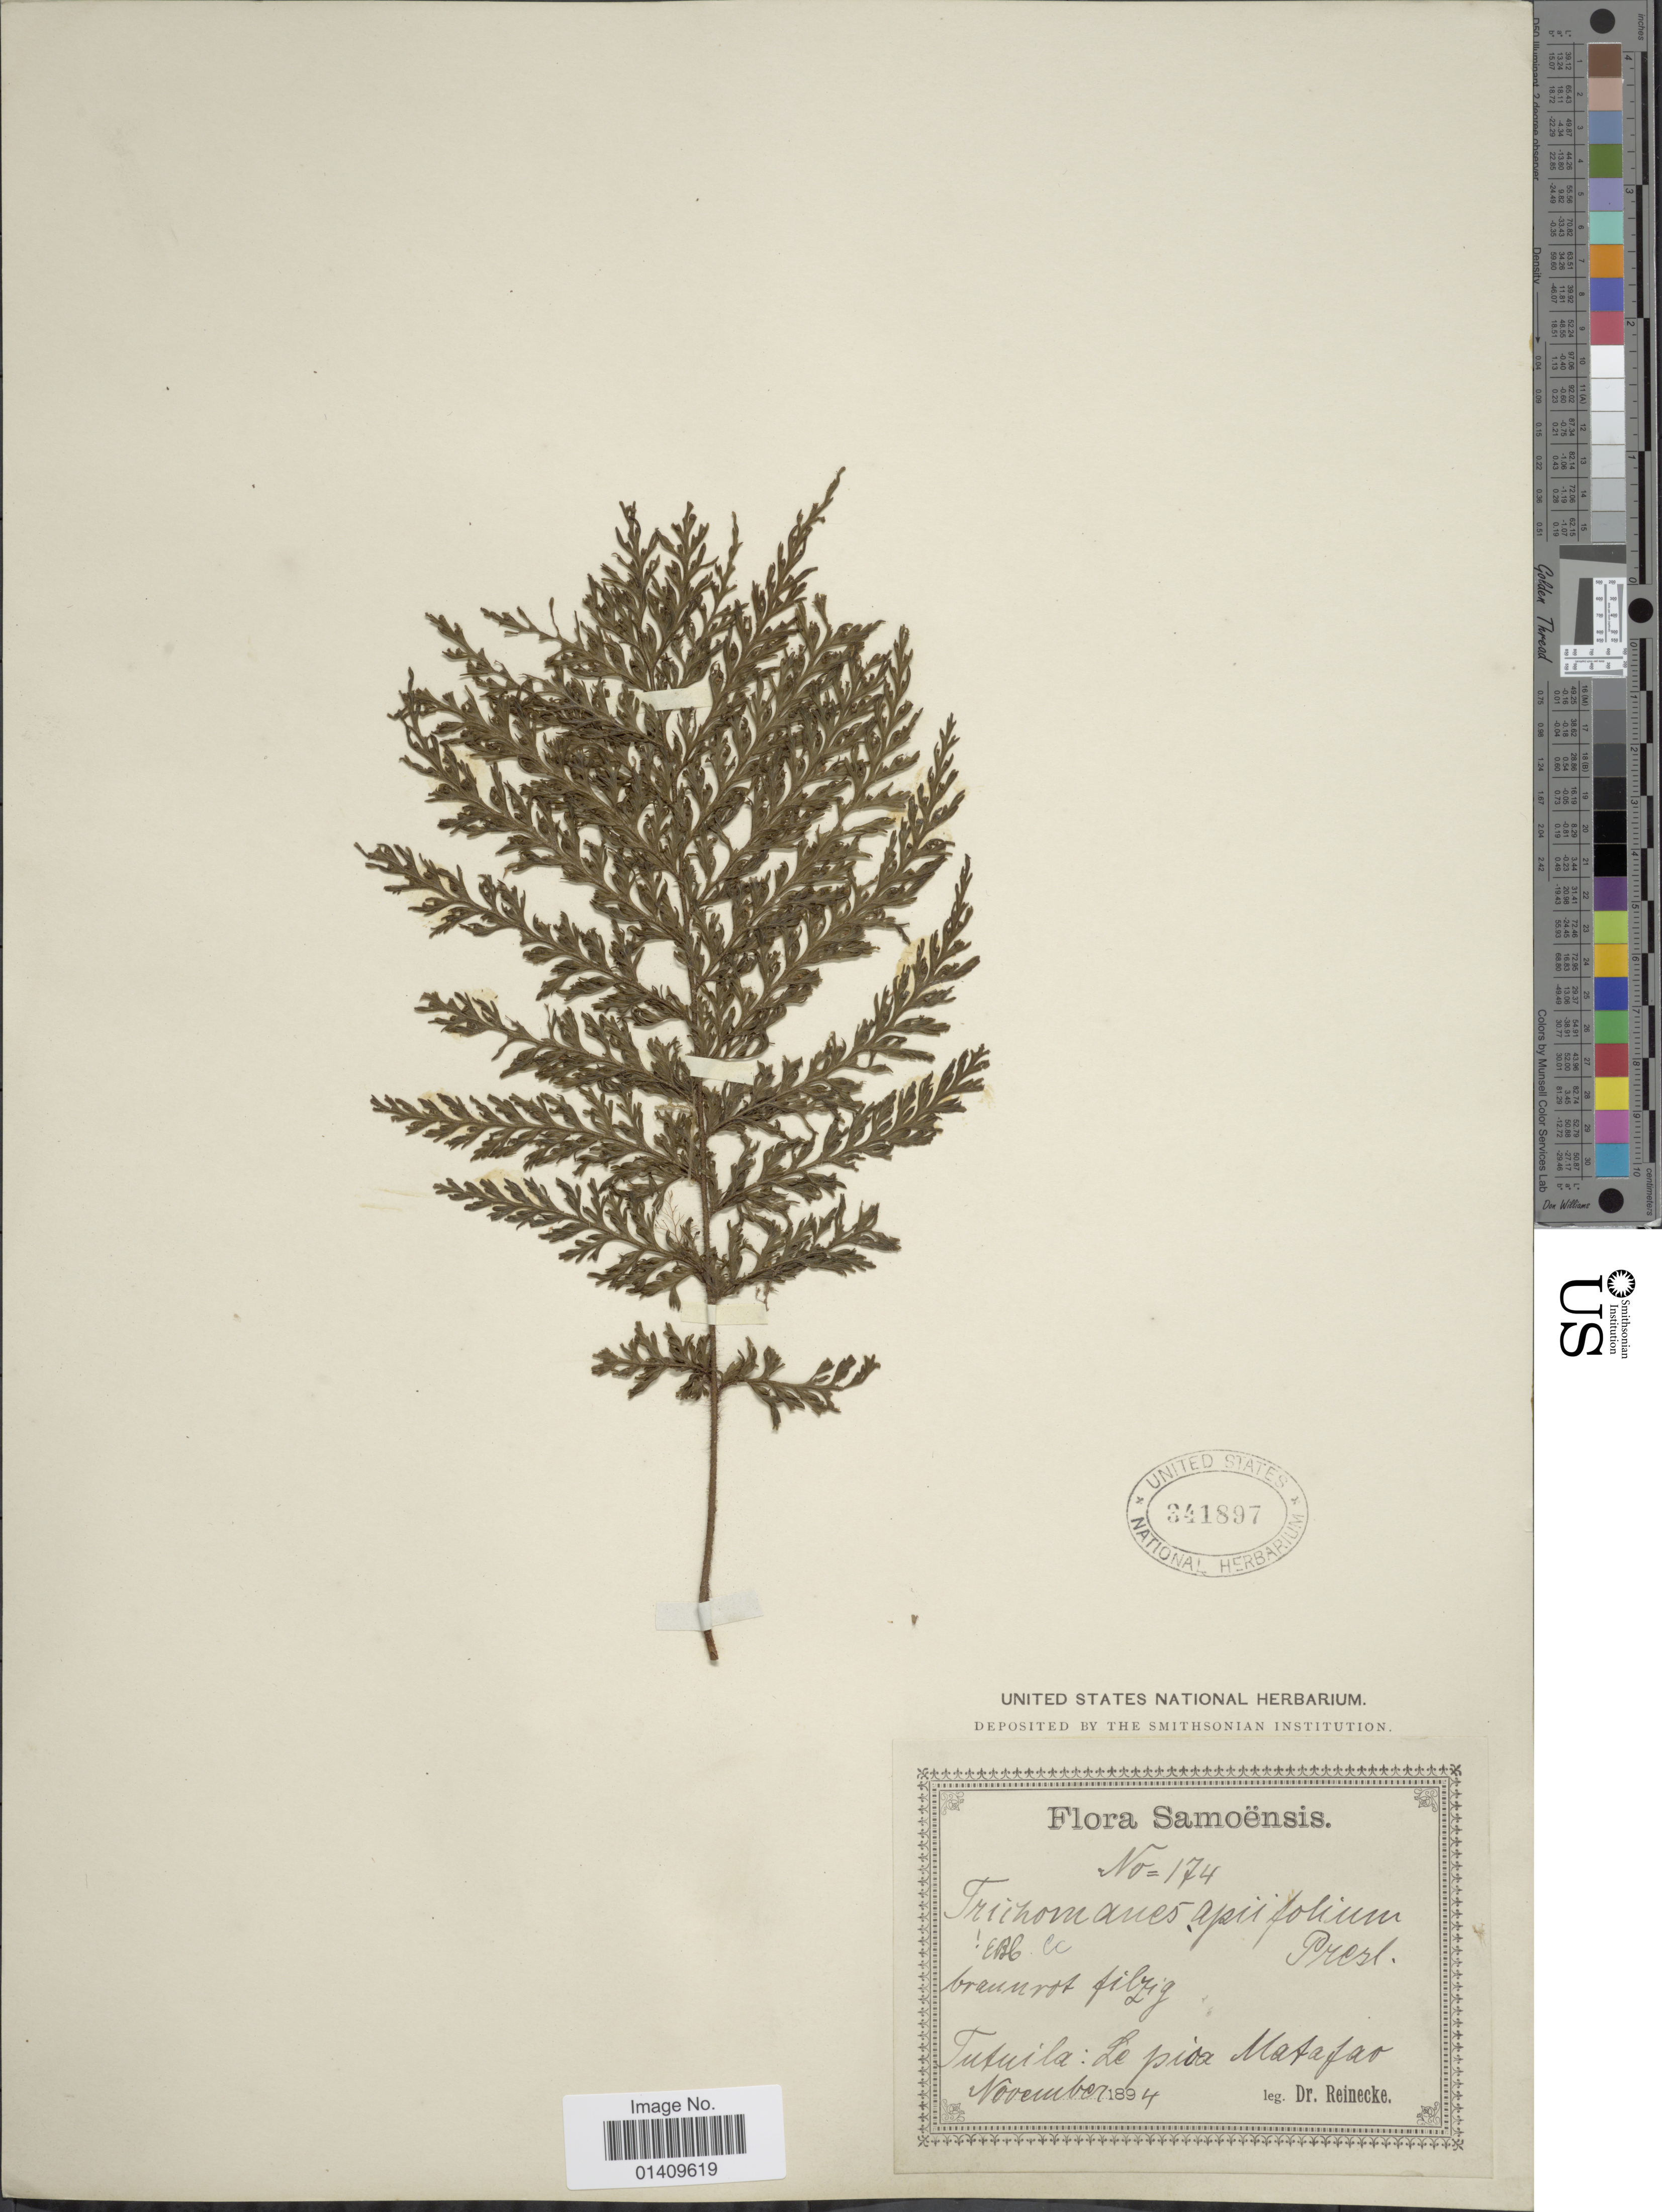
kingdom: Plantae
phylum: Tracheophyta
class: Polypodiopsida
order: Hymenophyllales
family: Hymenophyllaceae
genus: Callistopteris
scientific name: Callistopteris apiifolia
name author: (C. Presl) Copel.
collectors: -- Reinecke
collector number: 174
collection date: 1894-11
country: American Samoa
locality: Samoensis Tutuila: Le pioa Matafao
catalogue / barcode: US 341897